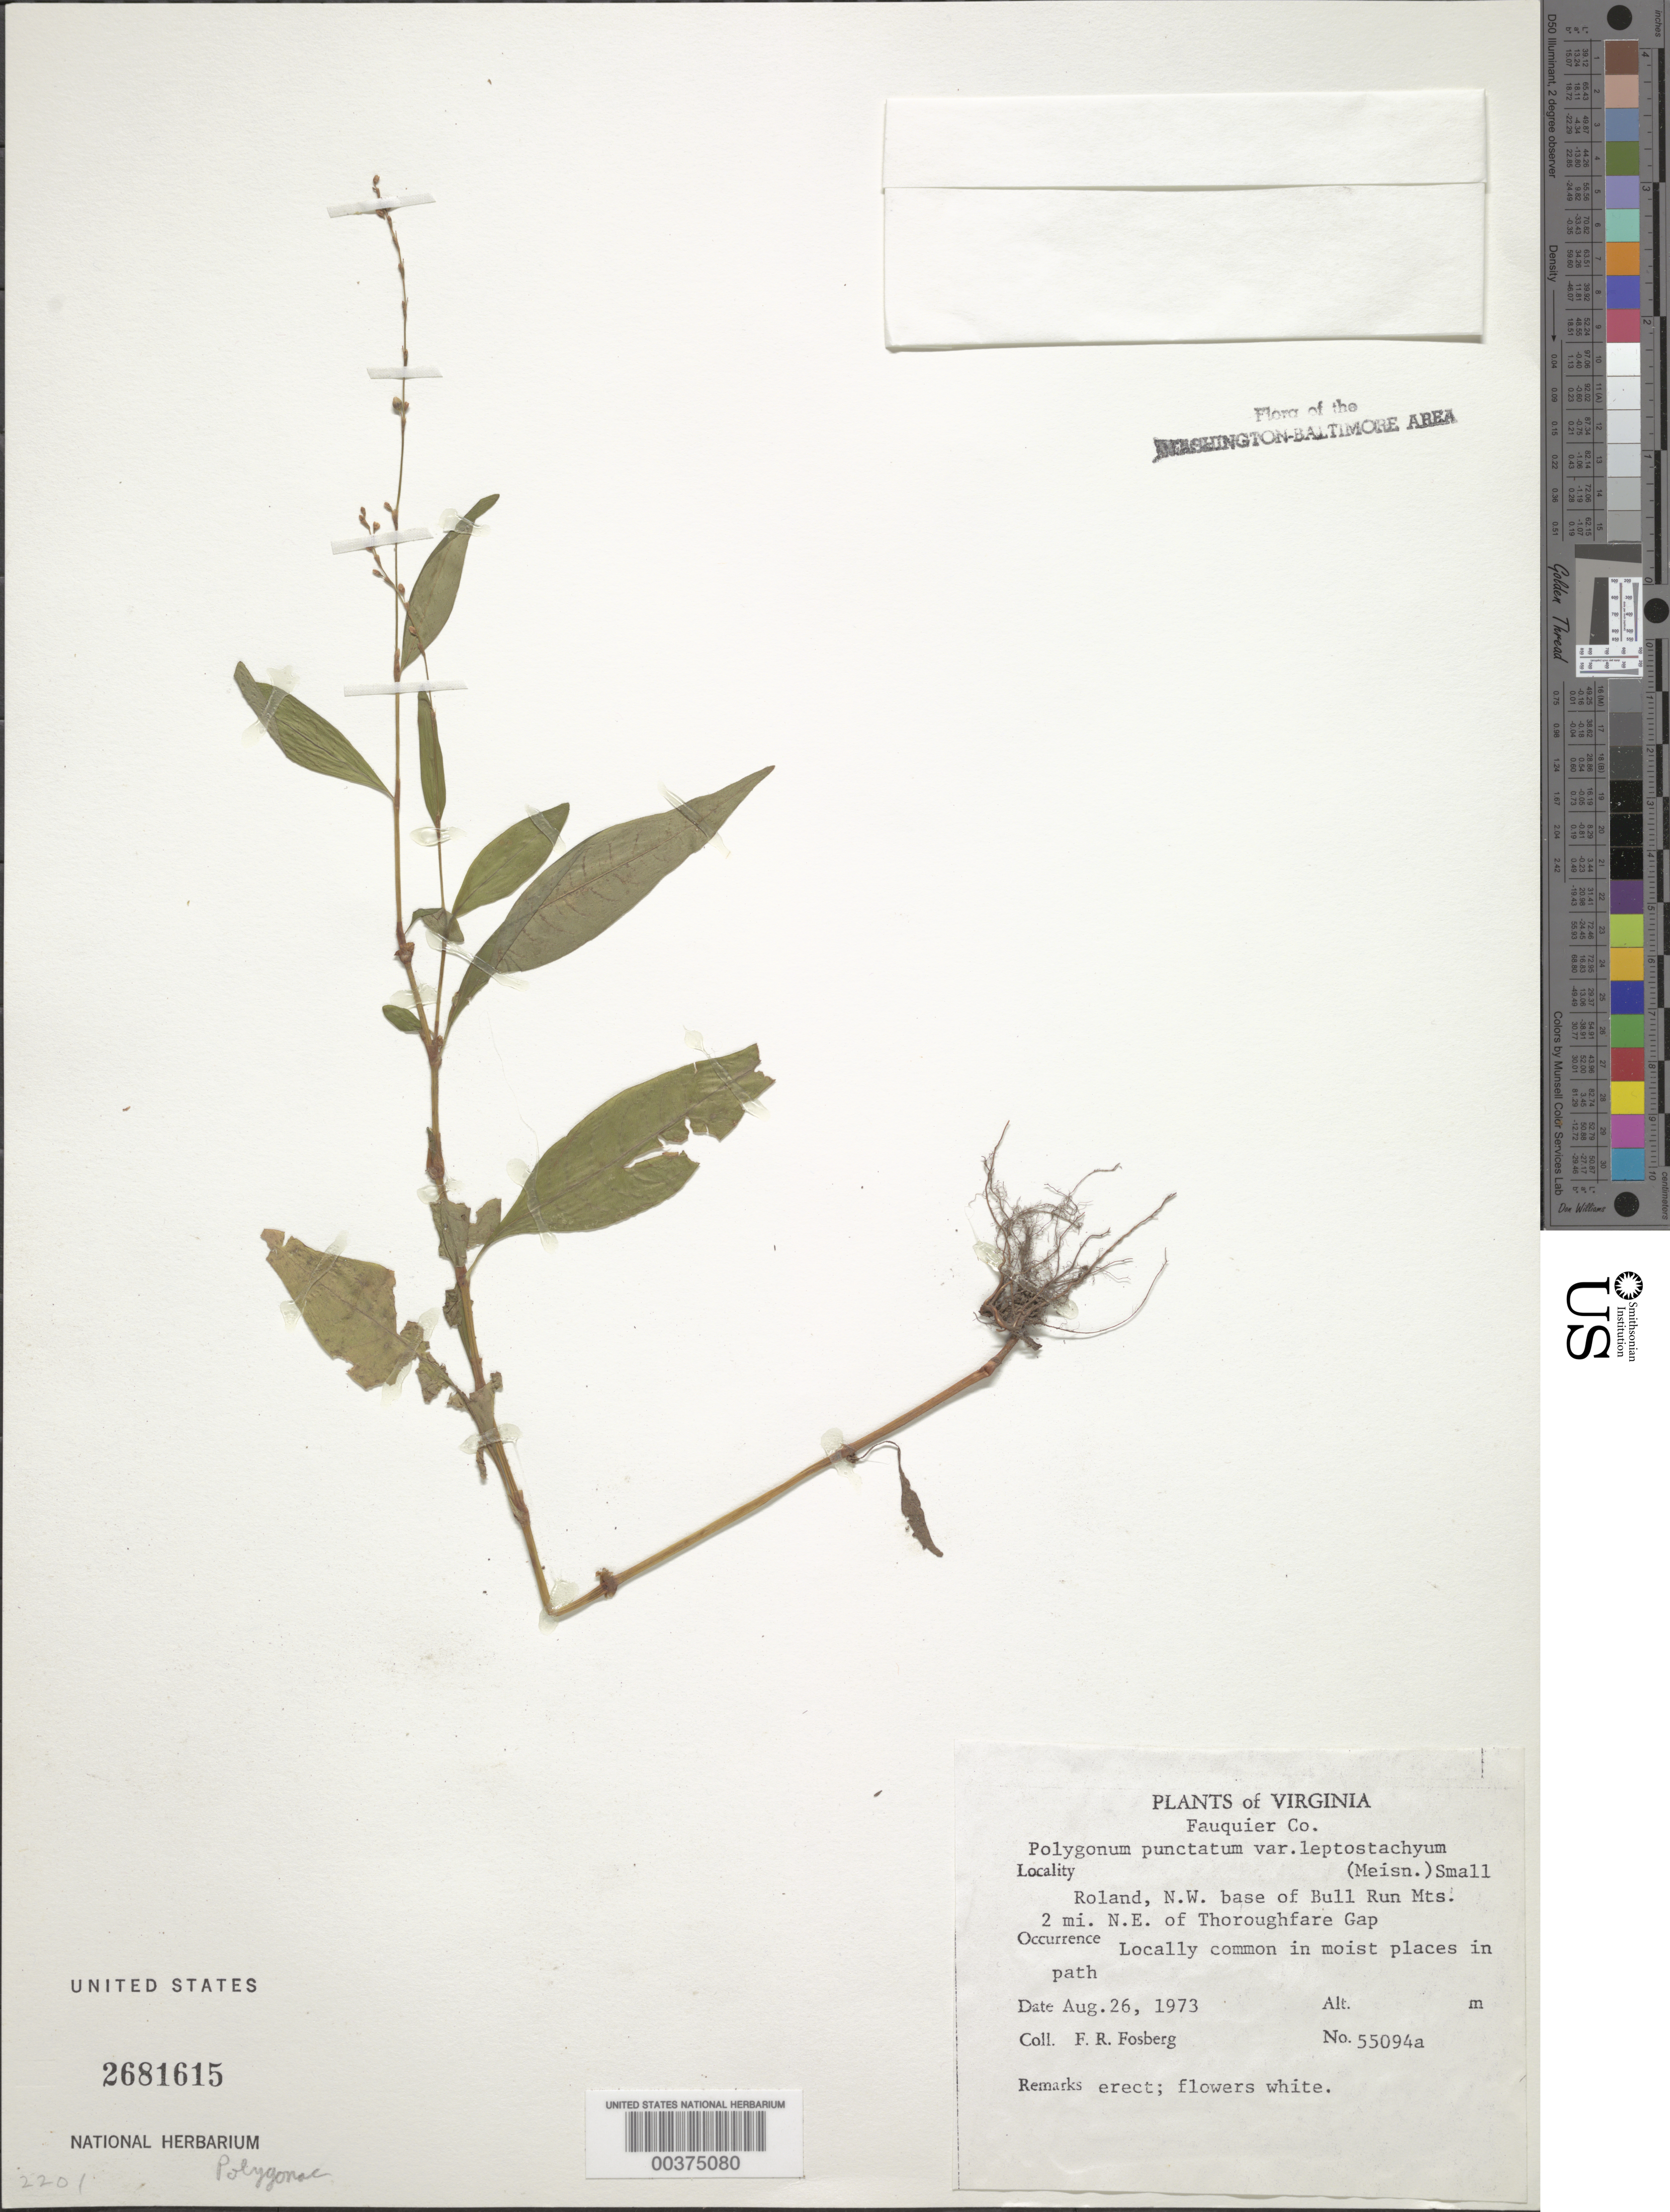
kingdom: Plantae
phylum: Tracheophyta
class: Magnoliopsida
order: Caryophyllales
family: Polygonaceae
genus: Persicaria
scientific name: Persicaria punctata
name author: (Elliott) Small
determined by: Atha, D. E.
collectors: F. R. Fosberg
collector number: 55094A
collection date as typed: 26 Aug 1973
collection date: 1973-08-26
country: United States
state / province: Virginia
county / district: Fauquier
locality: Roland, Bull Run Mountains Base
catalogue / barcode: US 2681615